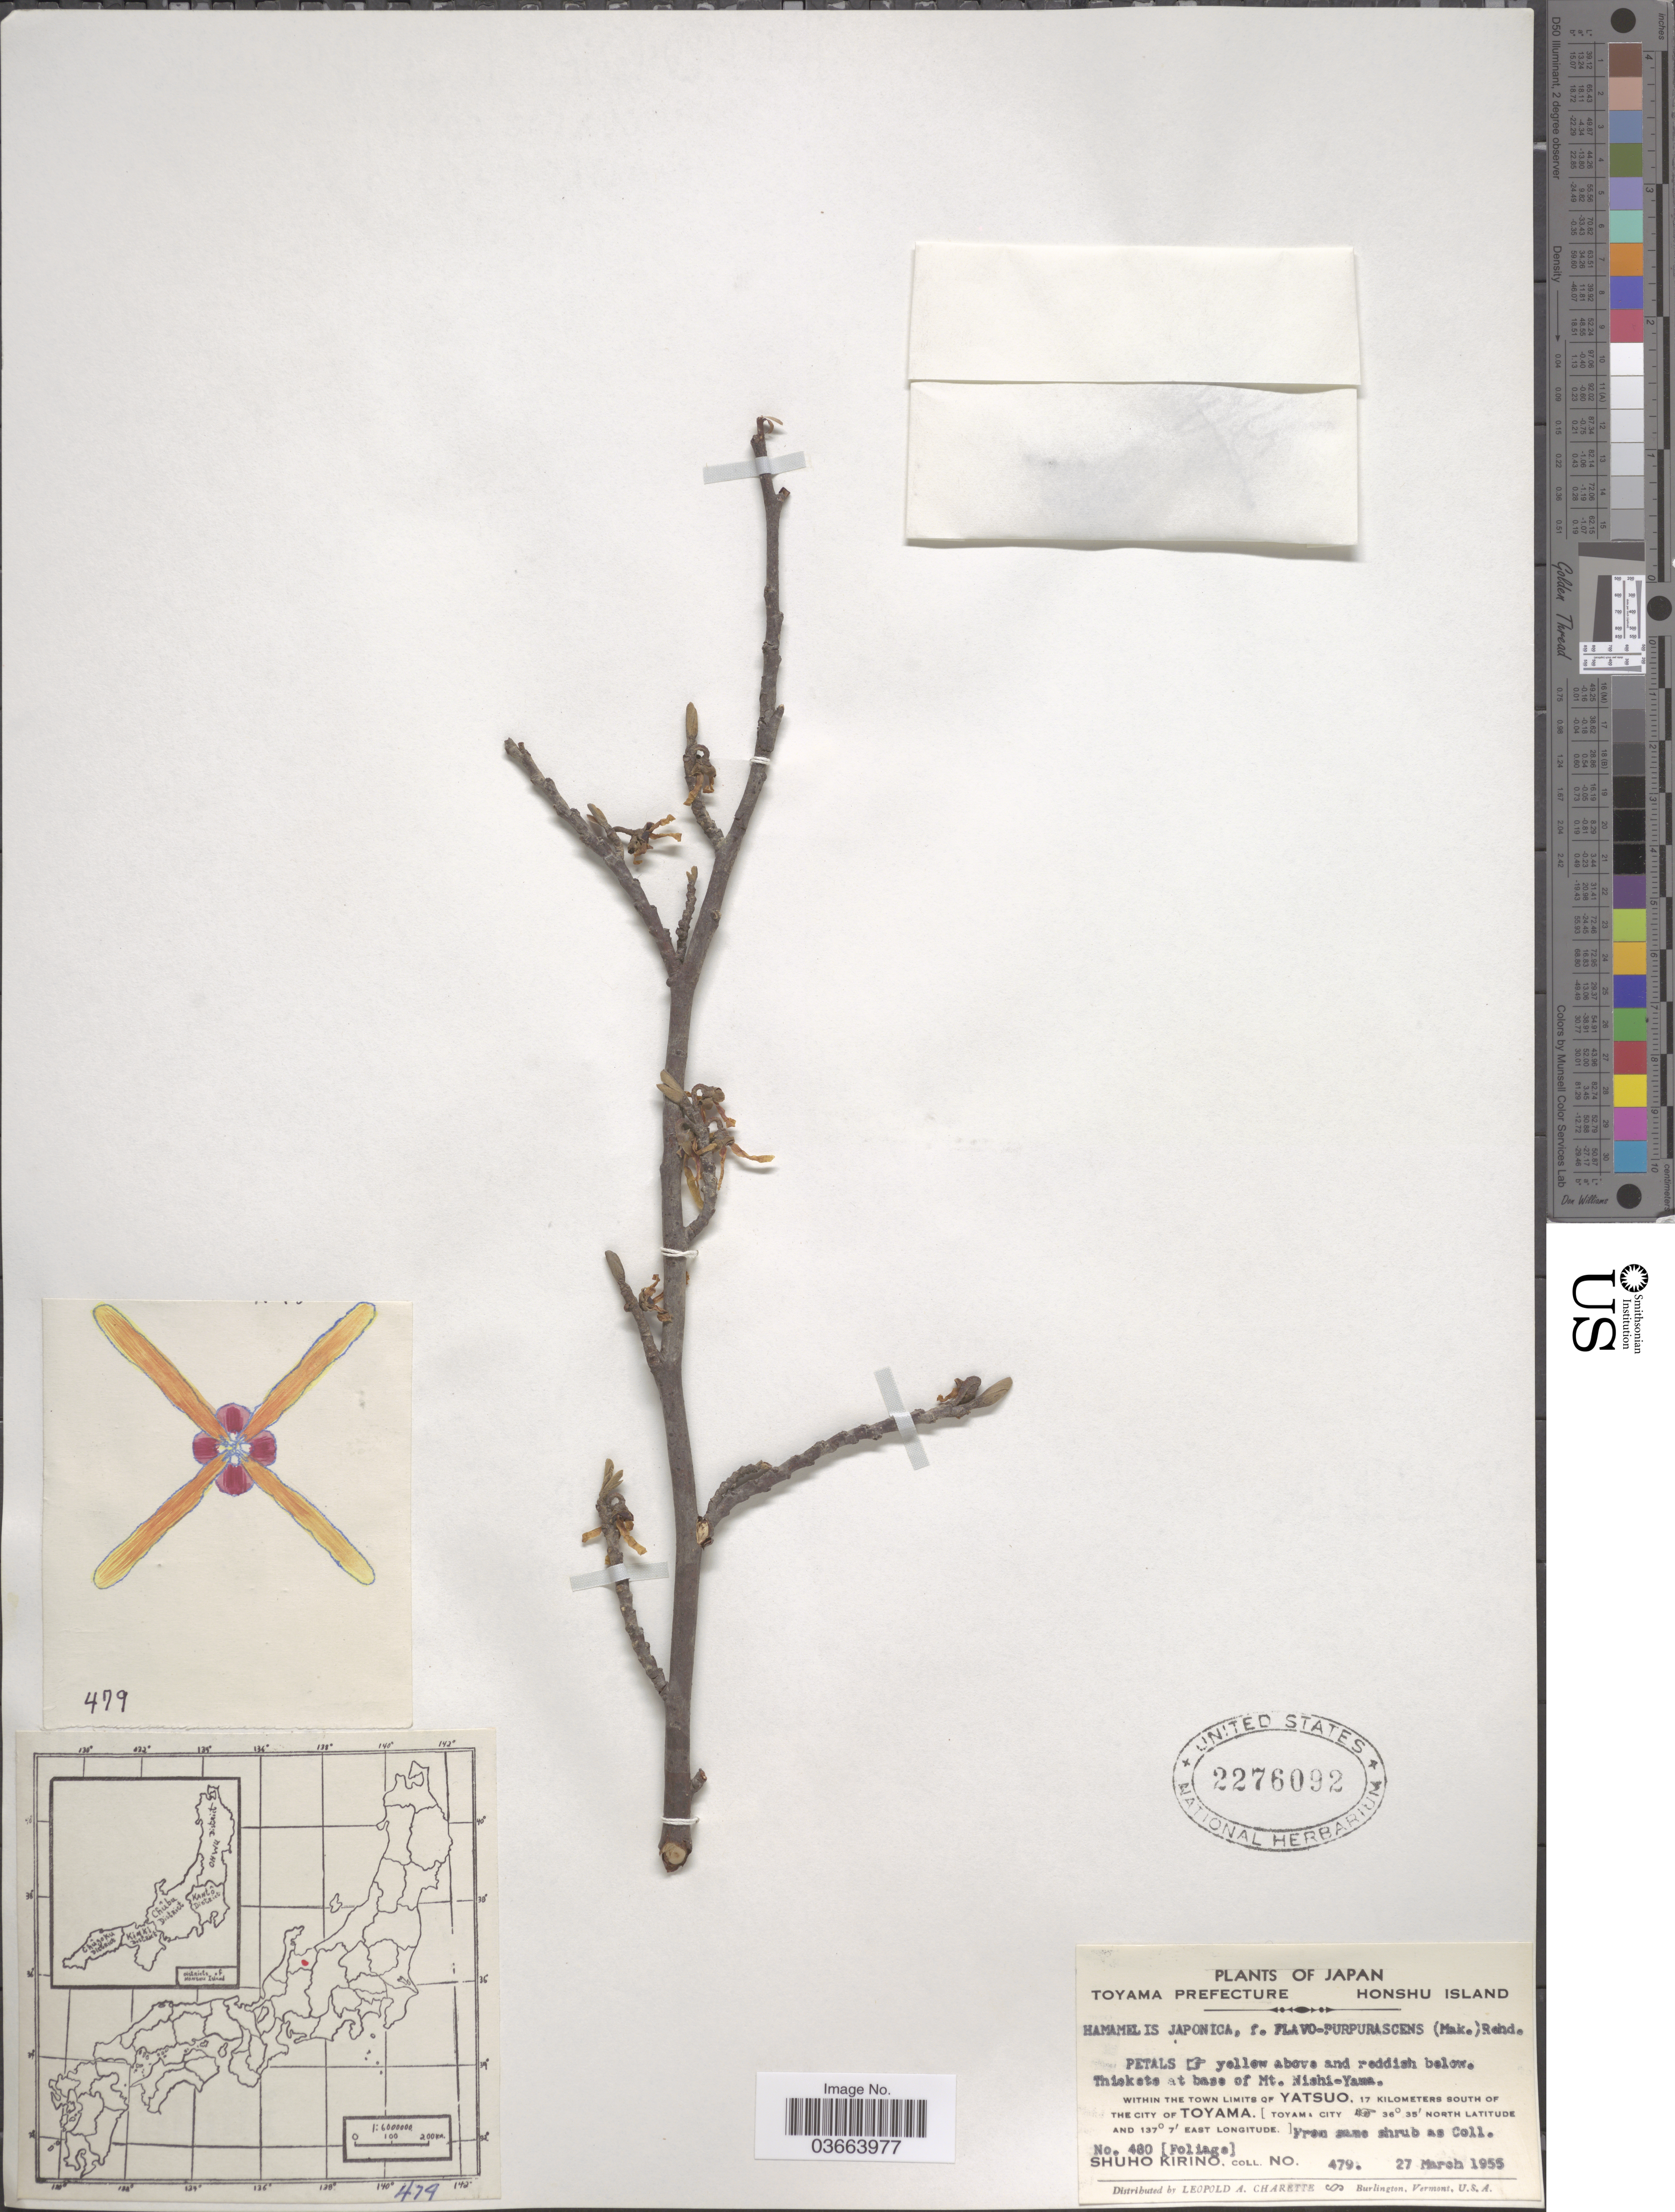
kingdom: Plantae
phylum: Tracheophyta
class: Magnoliopsida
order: Saxifragales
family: Hamamelidaceae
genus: Hamamelis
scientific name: Hamamelis japonica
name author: Siebold & Zucc.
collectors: S. Kirino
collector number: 479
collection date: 1955-03-27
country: Japan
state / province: Toyama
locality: Toyama Prefecture. Honshu Island. Thickets at the base of Mt. Nishi-Yama. Within the town limits of Yatsuo, 17 kilometers south of the city of Toyama. [Toyama City].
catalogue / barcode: US 2276092